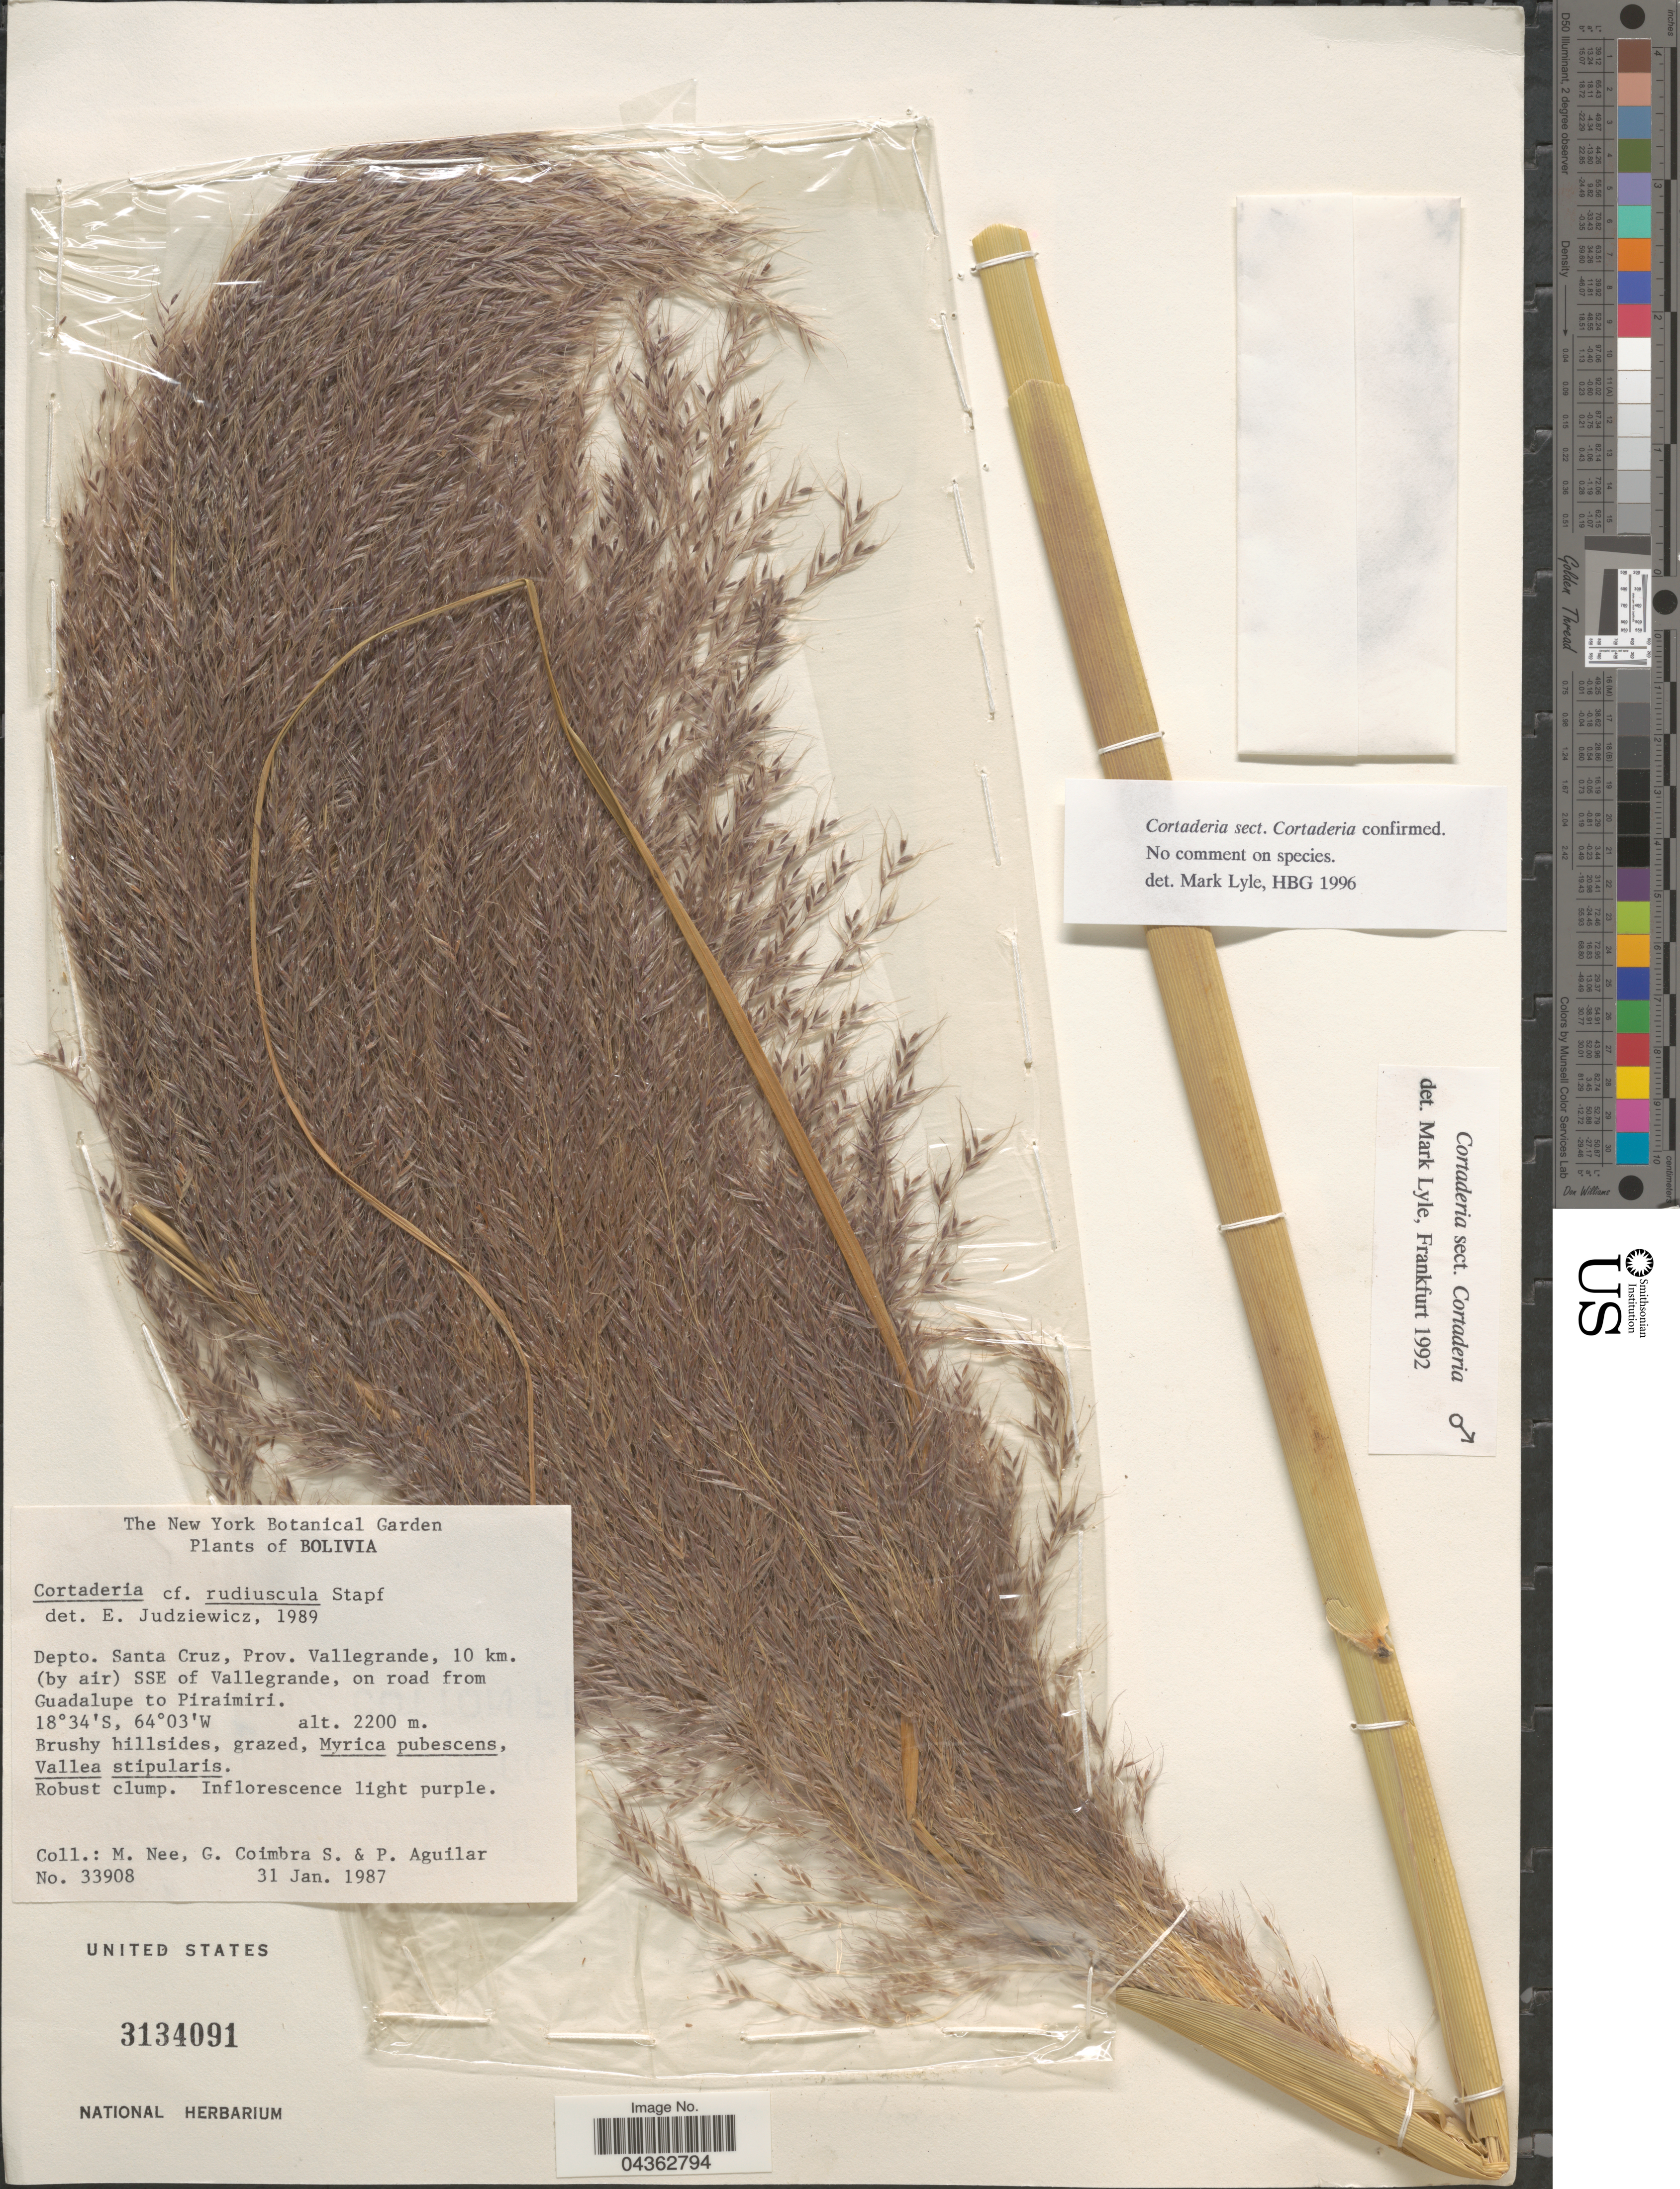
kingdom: Plantae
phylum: Tracheophyta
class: Liliopsida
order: Poales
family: Poaceae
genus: Cortaderia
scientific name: Cortaderia rudiuscula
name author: Stapf in Gardner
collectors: M. Nee, G. Coimbra, S. Aguilar & P. Aguilar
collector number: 33908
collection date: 1987-01-31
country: Bolivia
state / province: Santa Cruz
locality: Depto. Santa Cruz, Prov. Vallegrande, 10 km. (by air) SSE of Vallegrande, on road from Guadalupe to Piraimiri.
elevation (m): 2200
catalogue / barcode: US 3134091